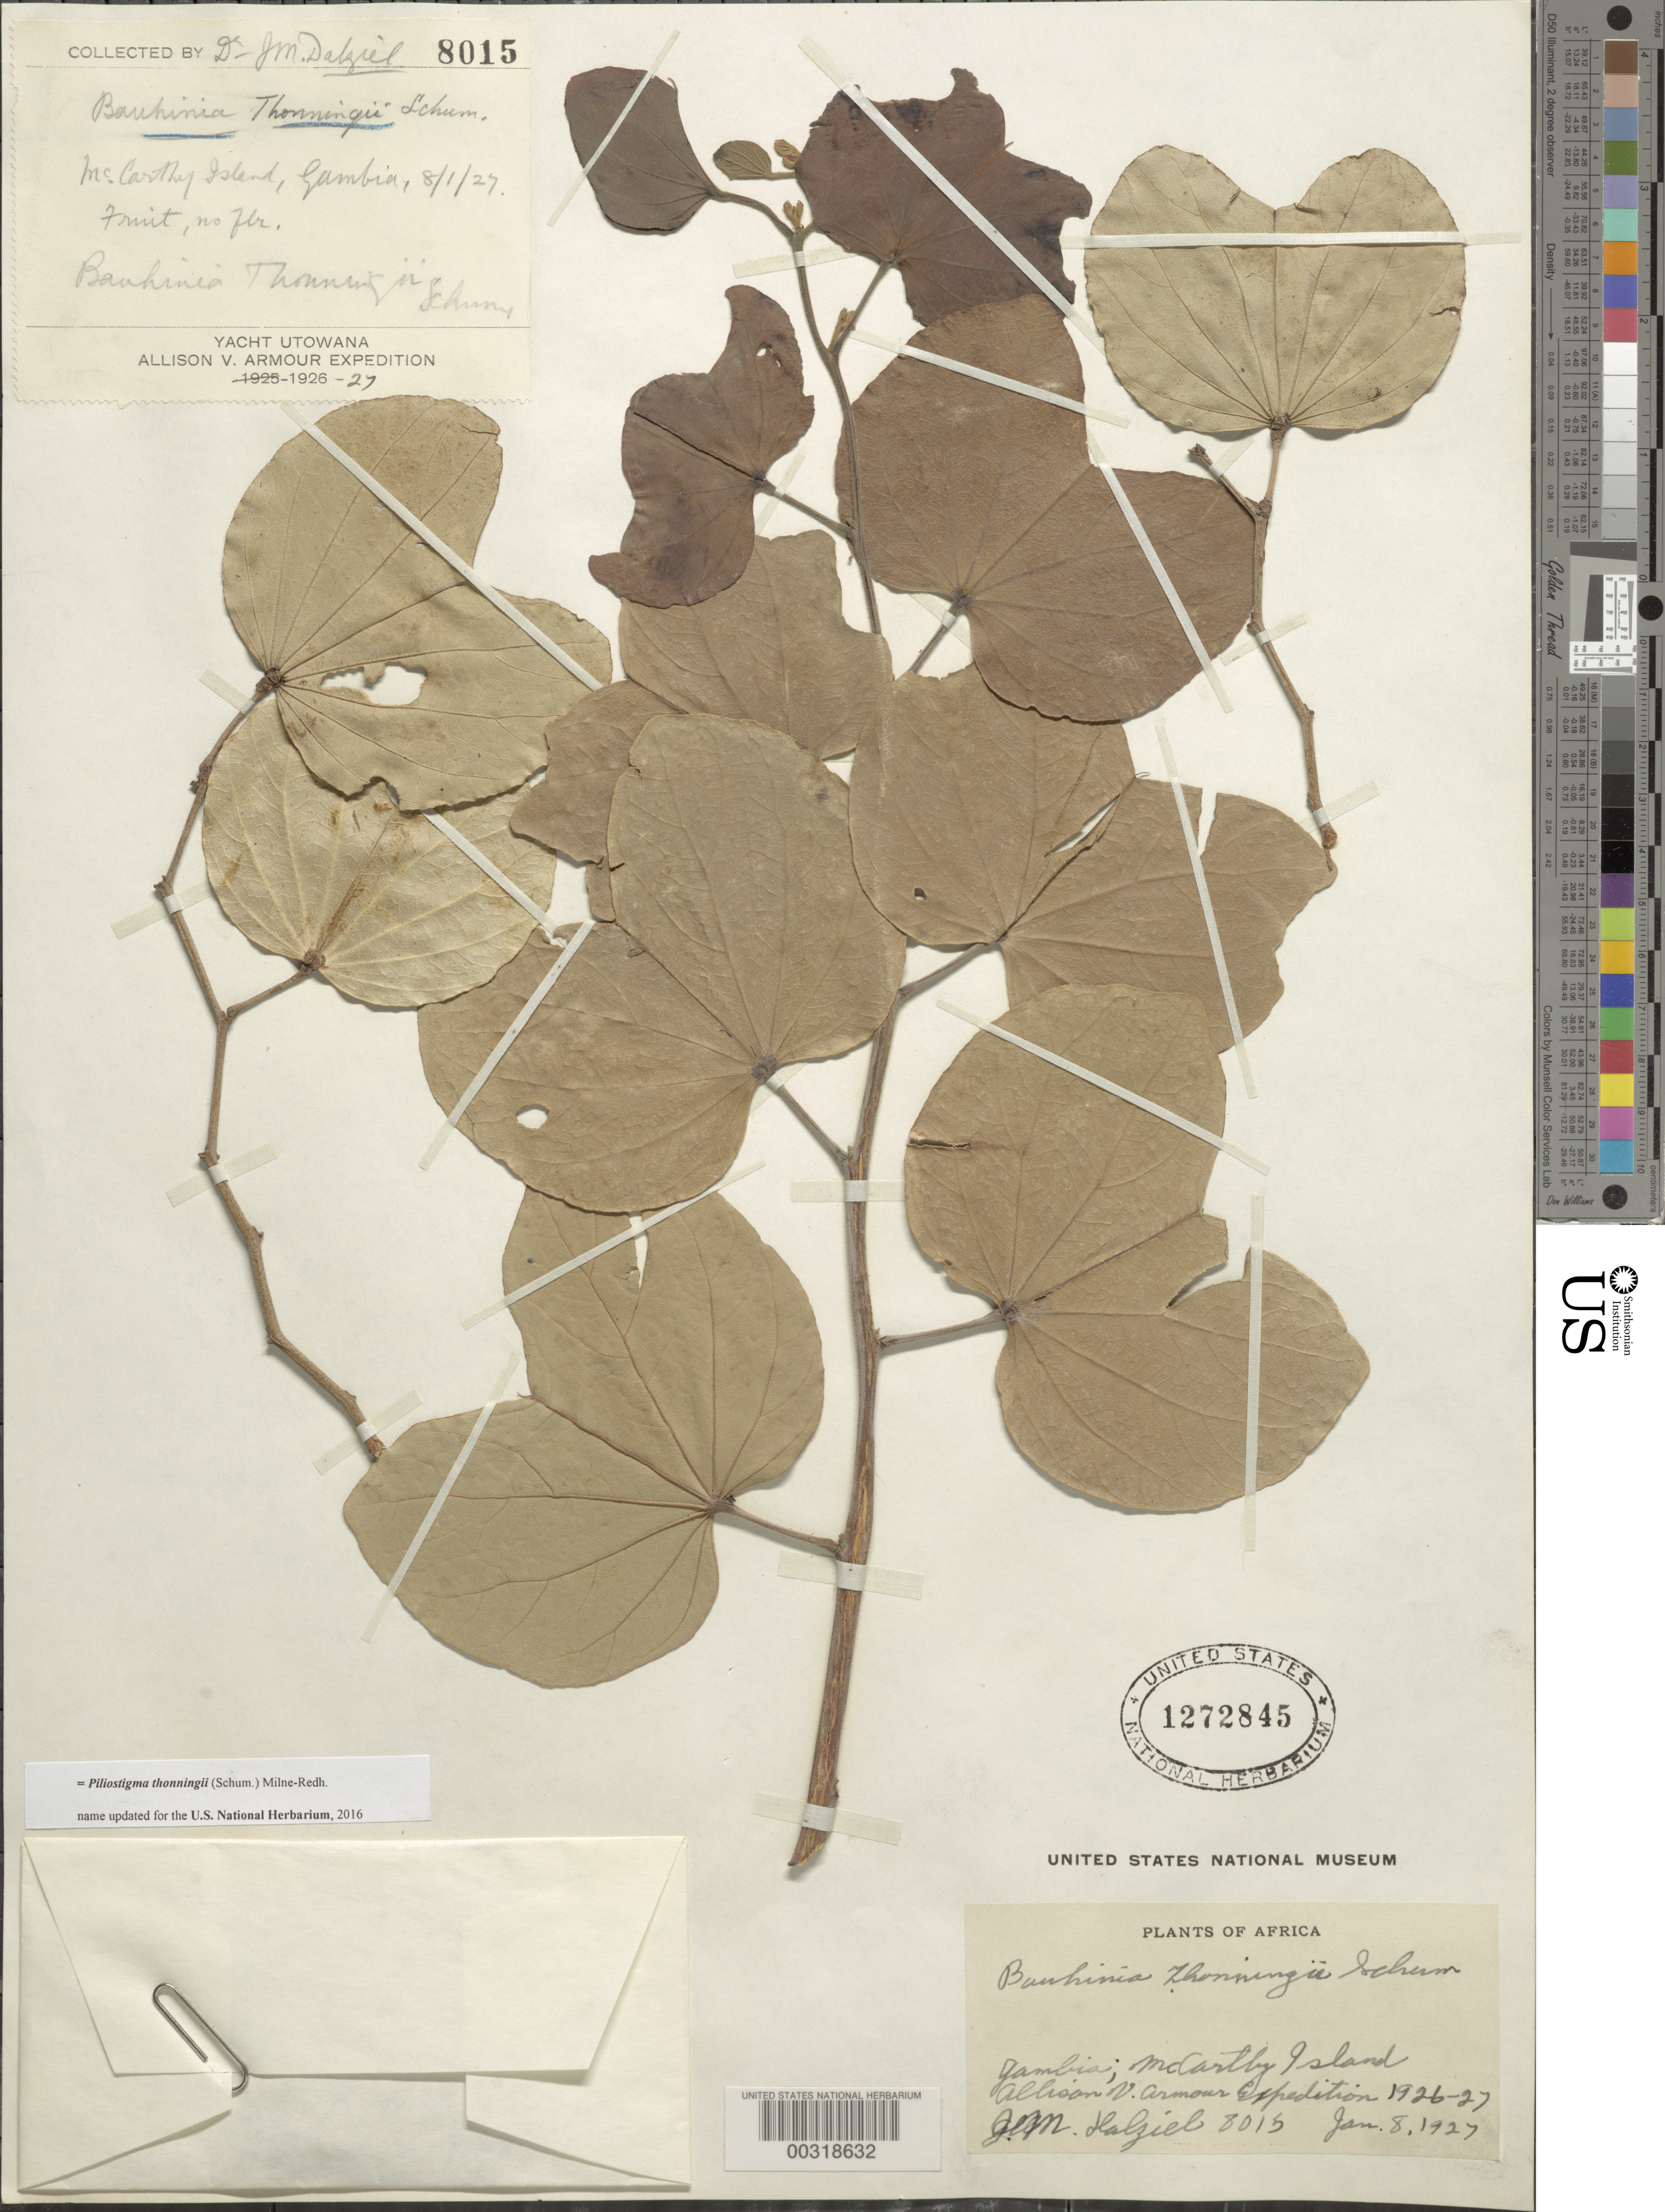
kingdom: Plantae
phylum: Tracheophyta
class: Magnoliopsida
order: Fabales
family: Fabaceae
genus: Piliostigma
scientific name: Piliostigma thonningii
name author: (Schumach.) Milne-Redh.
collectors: J. Halziel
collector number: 8015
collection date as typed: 08 Jan 1927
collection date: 1927-01-08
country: Gambia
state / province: Central River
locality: Maccarthy Island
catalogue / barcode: US 1272845